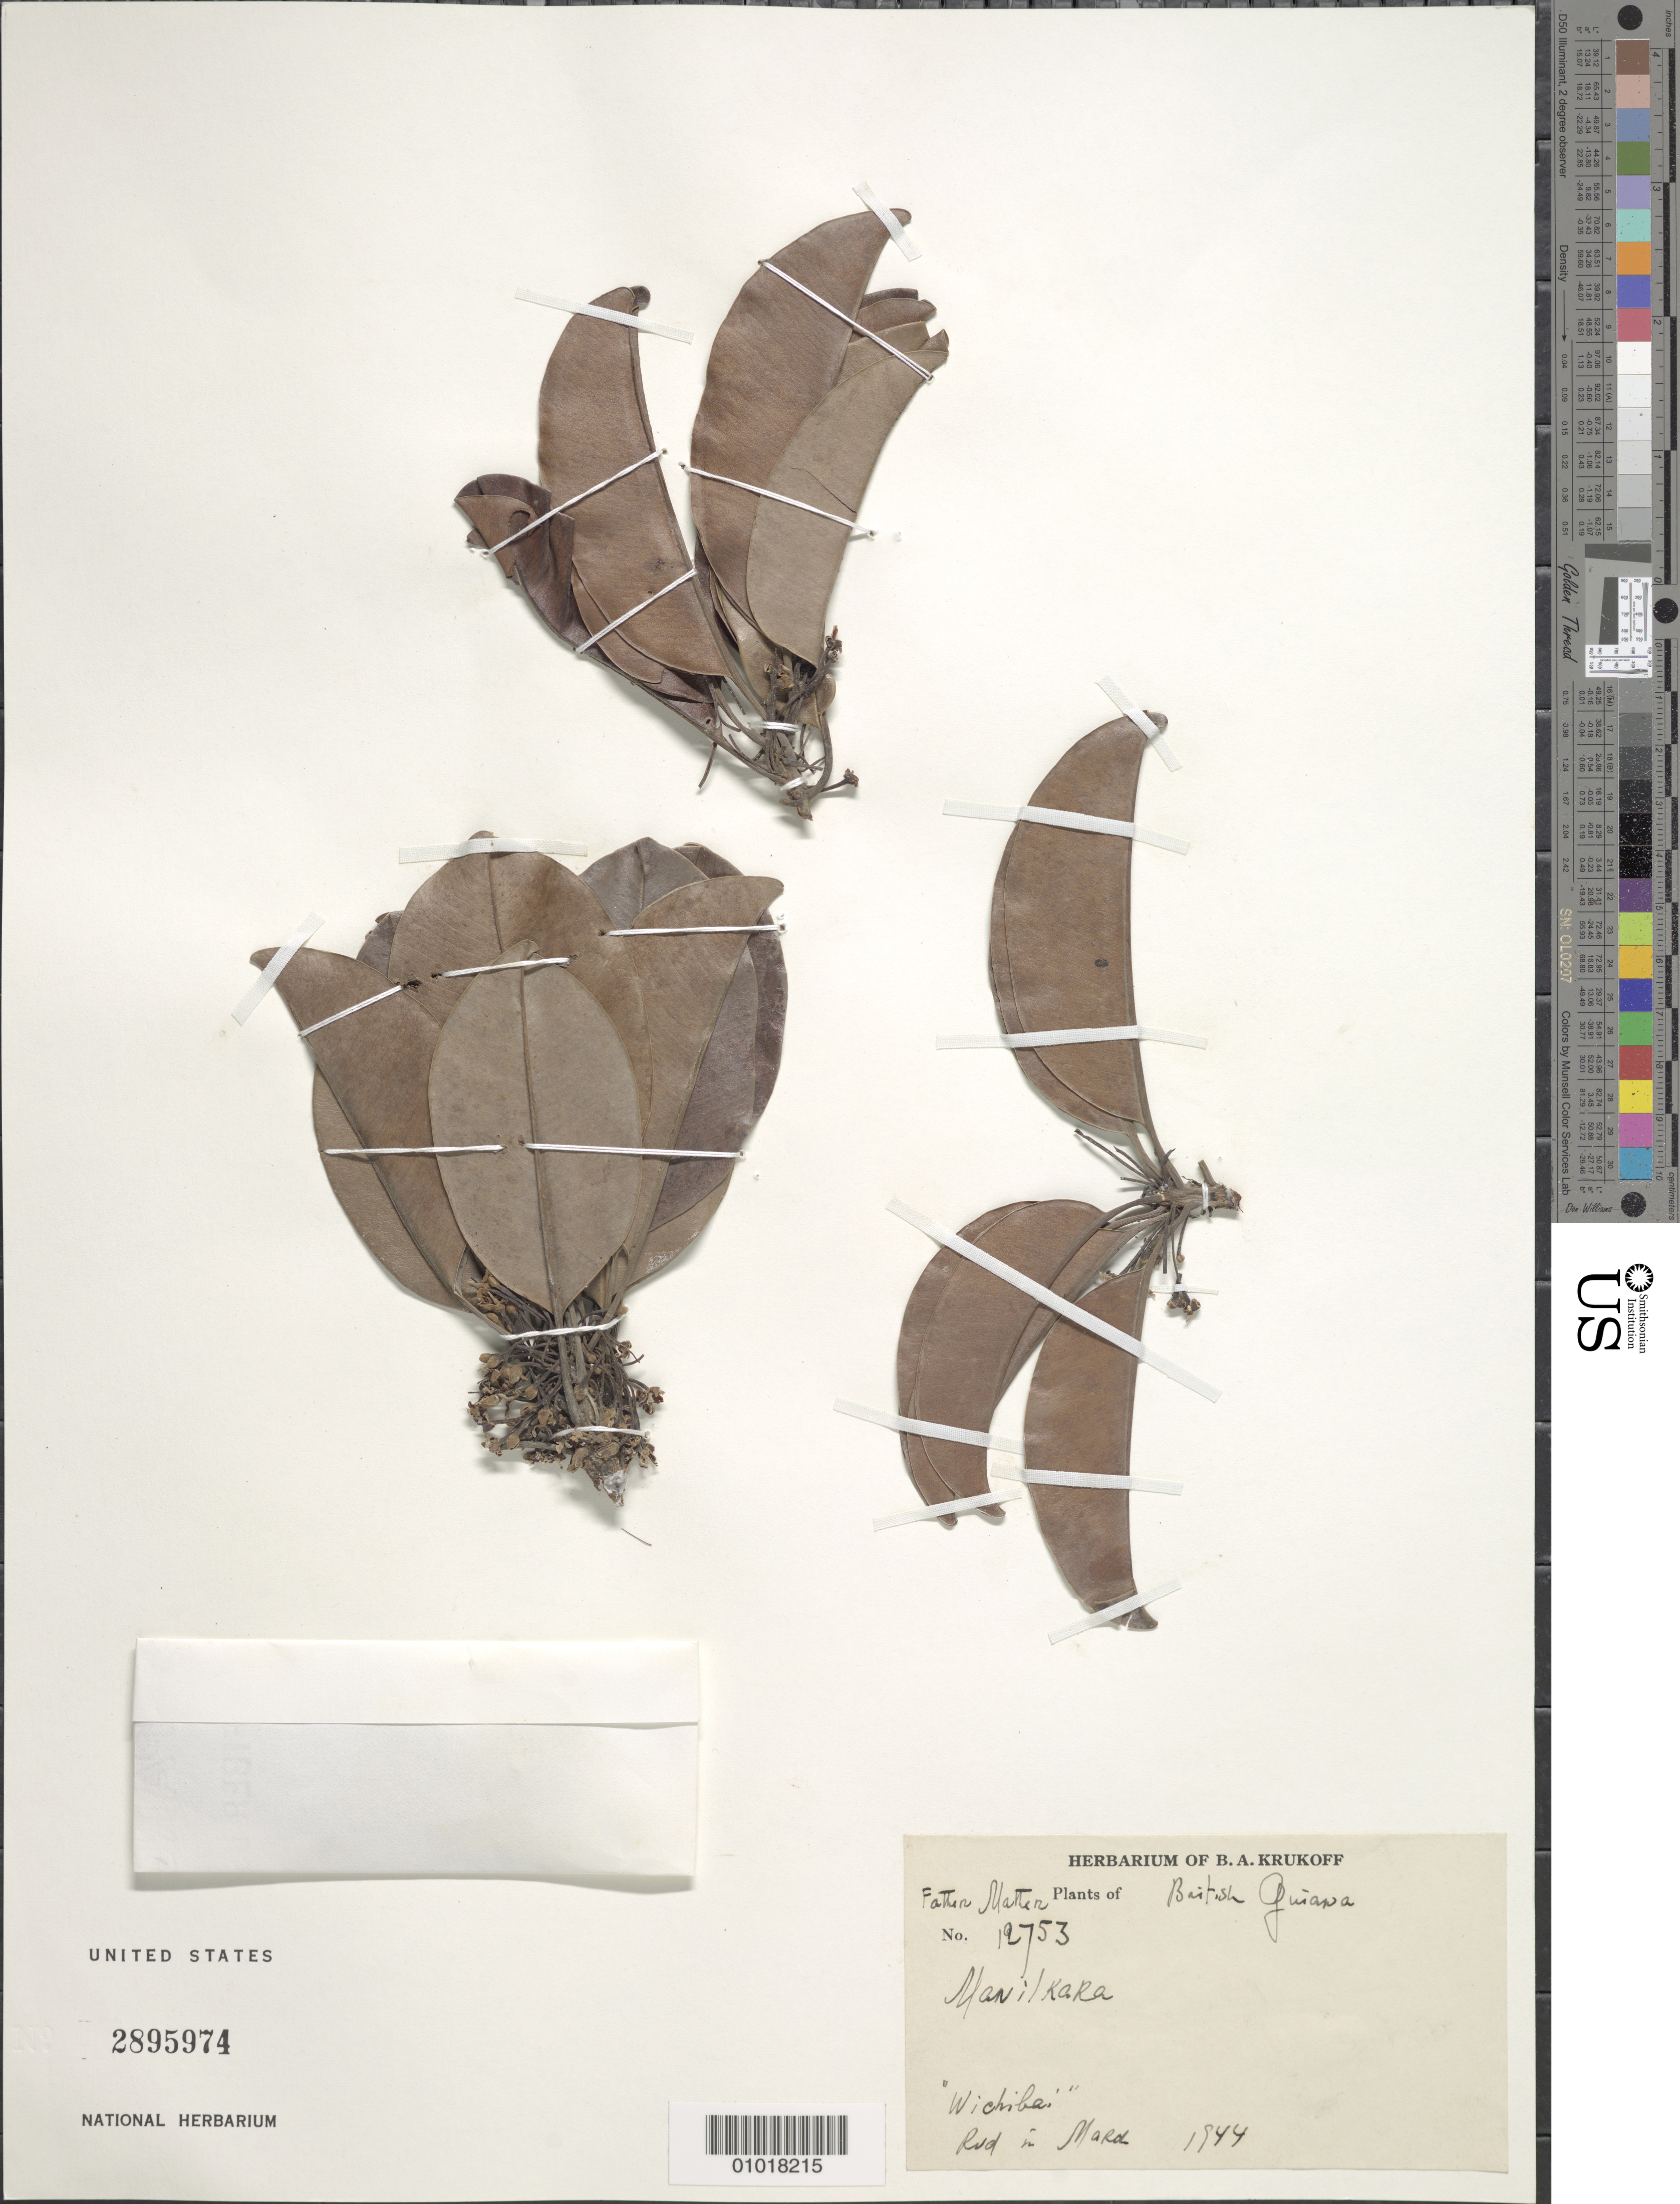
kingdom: Plantae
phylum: Tracheophyta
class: Magnoliopsida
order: Ericales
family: Sapotaceae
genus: Manilkara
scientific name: Manilkara sp.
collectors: B. A. Krukoff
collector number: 12753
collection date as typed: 1944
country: Guyana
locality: Rud in Marol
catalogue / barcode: US 2895974